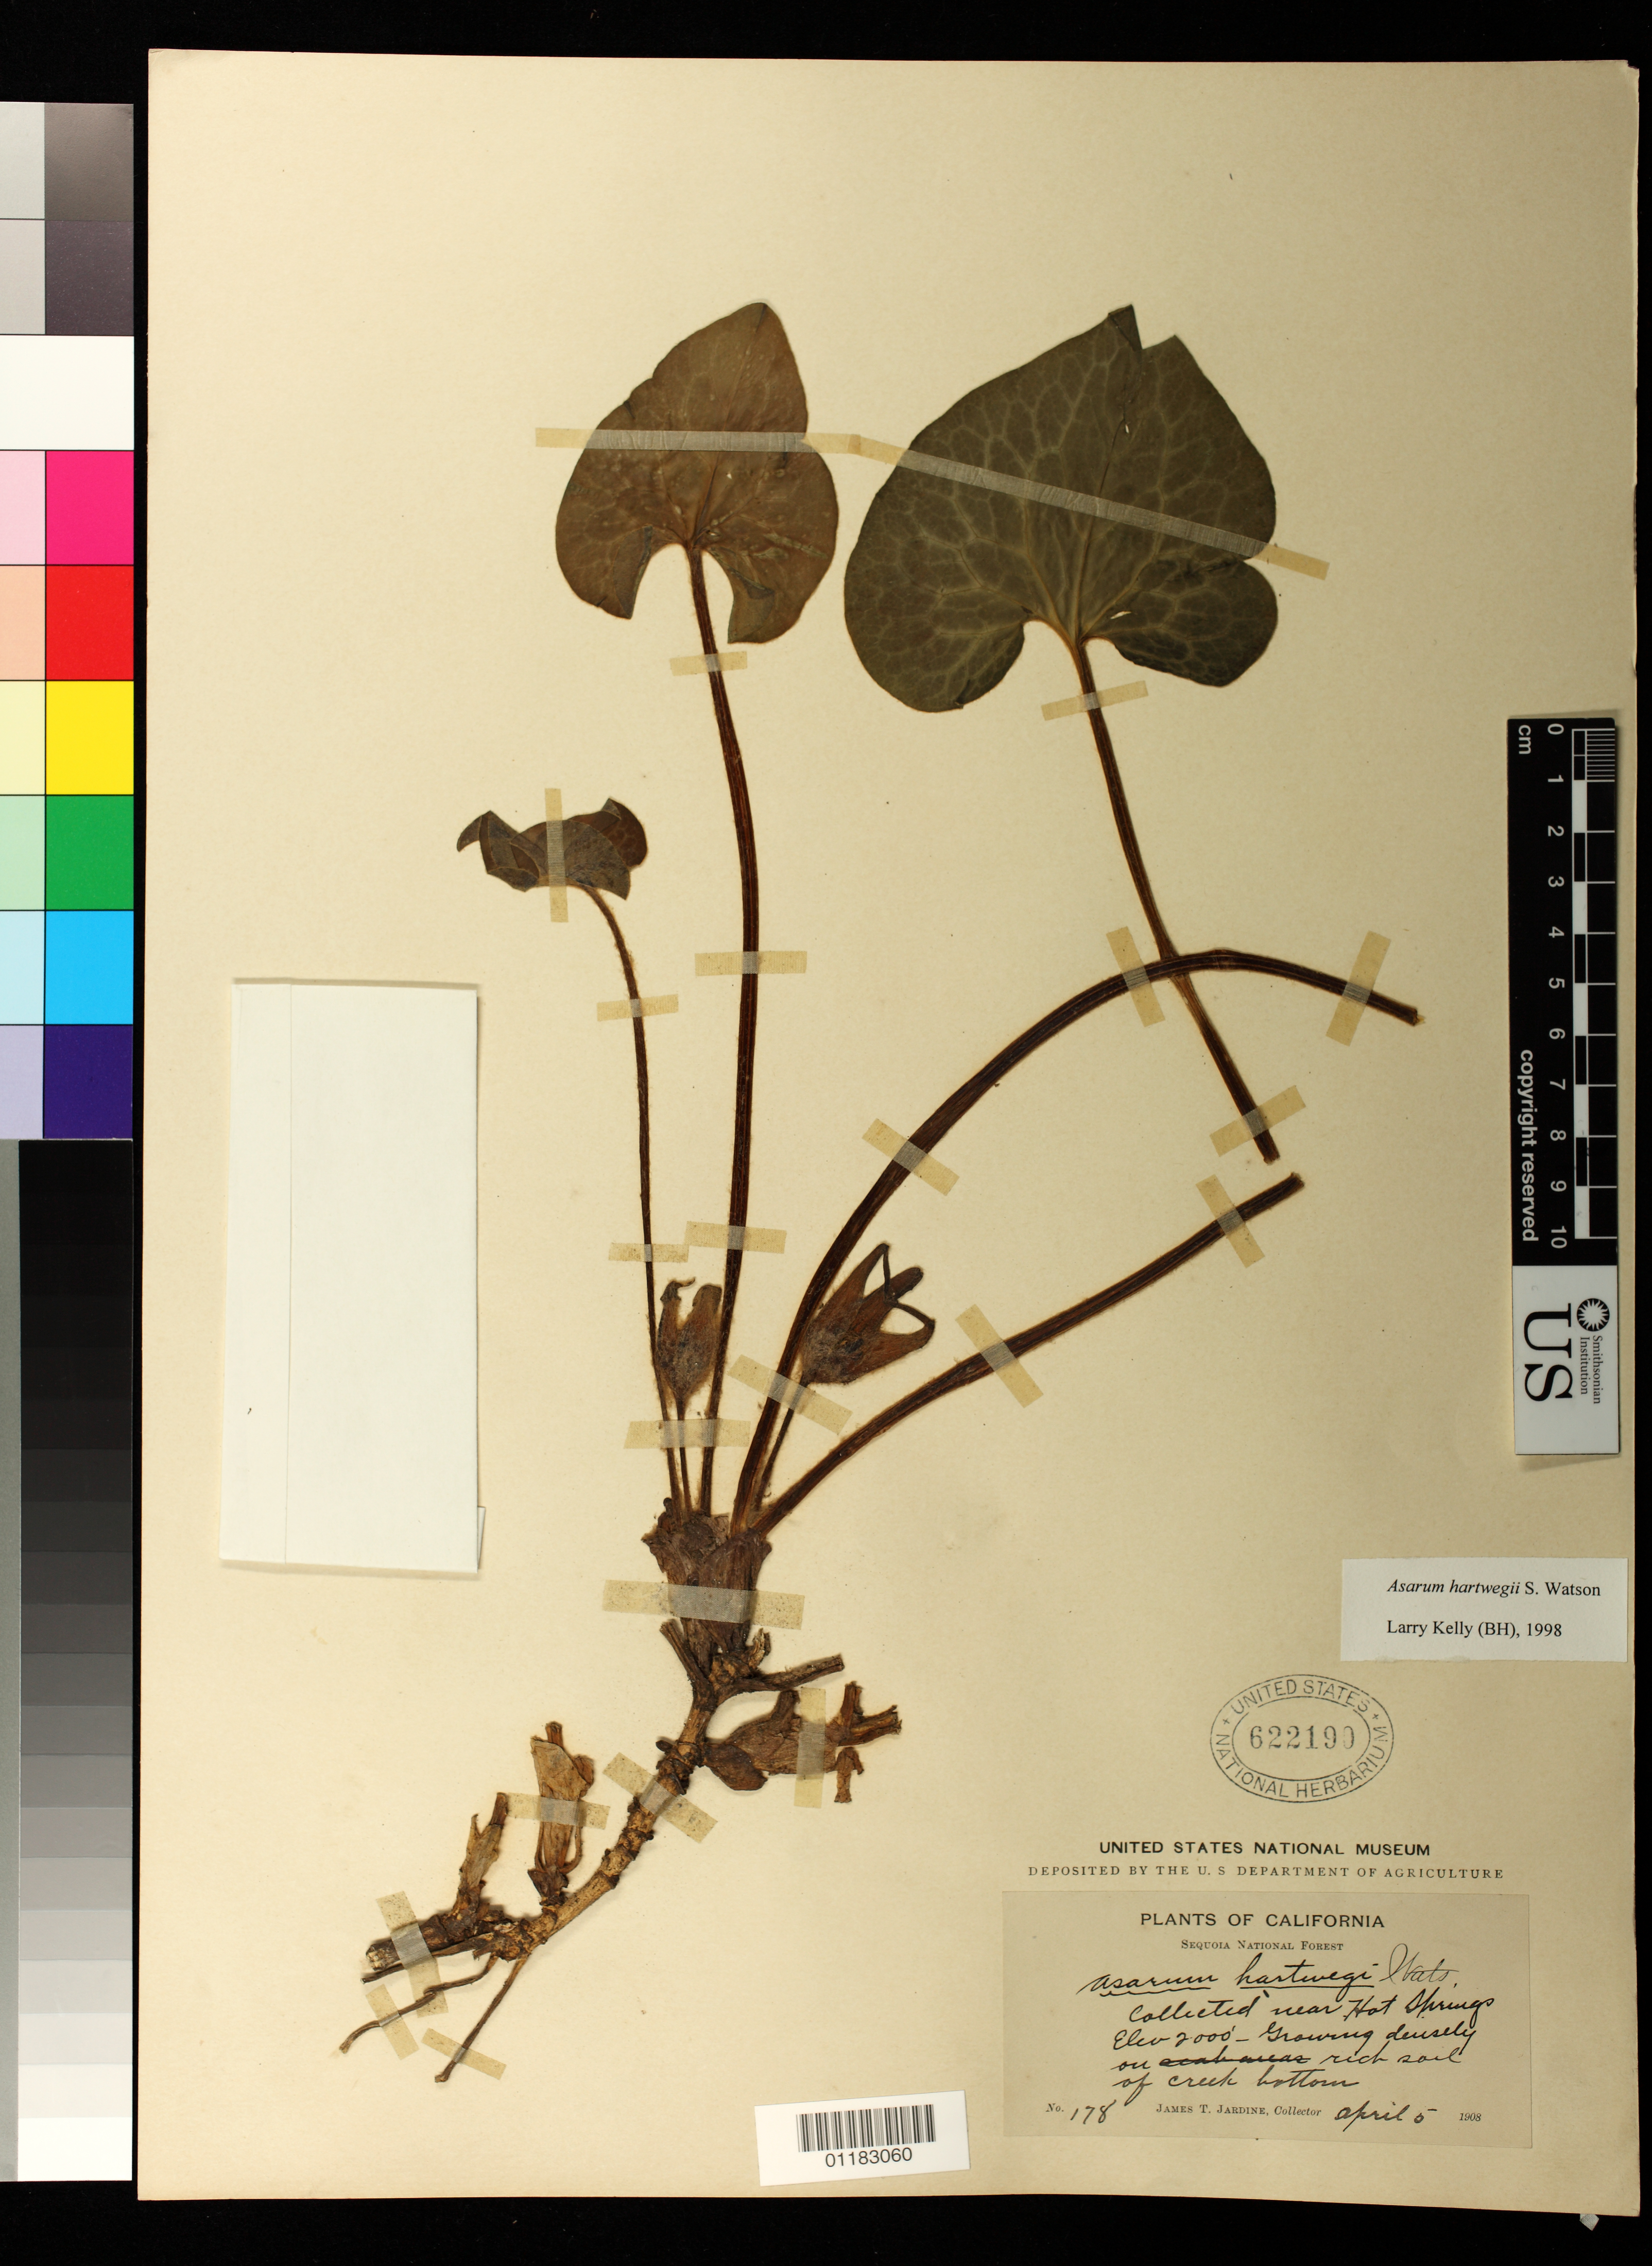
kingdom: Plantae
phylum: Tracheophyta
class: Magnoliopsida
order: Piperales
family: Aristolochiaceae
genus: Asarum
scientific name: Asarum hartwegii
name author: S. Watson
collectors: J. T. Jardine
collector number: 178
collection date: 1908-04-05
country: United States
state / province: California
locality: Sequoia National Forest, near Hot Springs.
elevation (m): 610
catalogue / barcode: US 622190